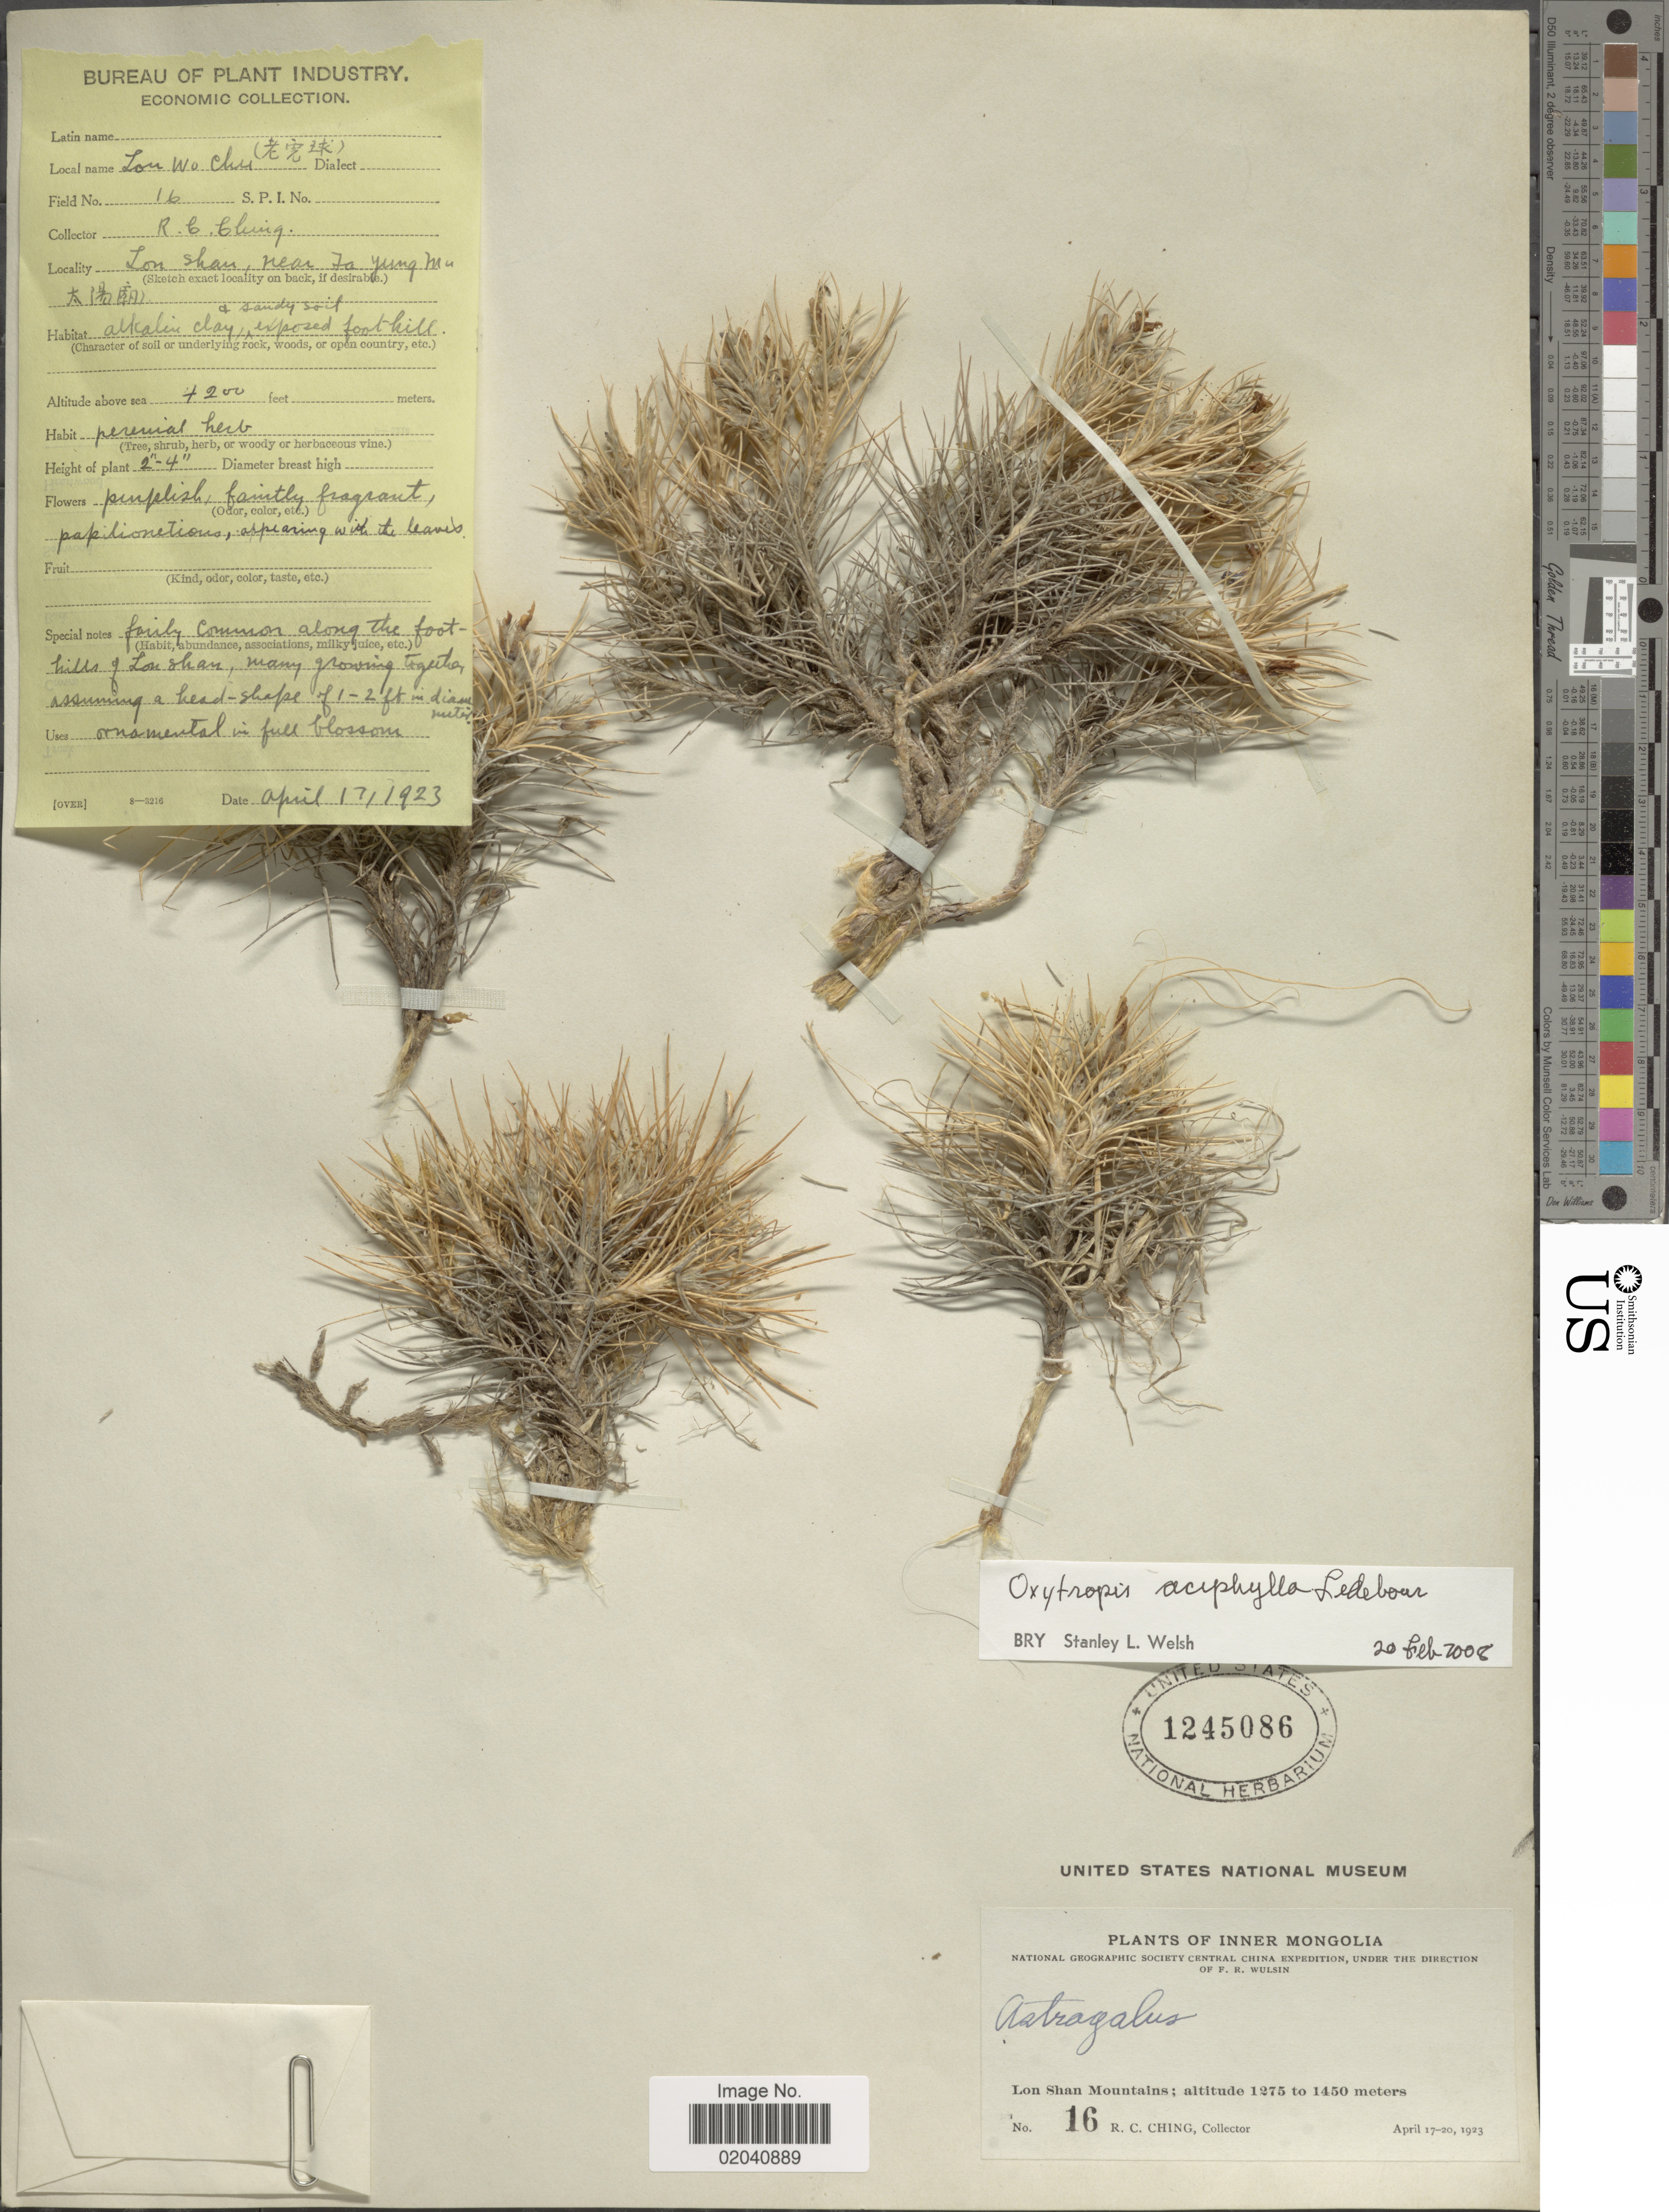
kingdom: Plantae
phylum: Tracheophyta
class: Magnoliopsida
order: Fabales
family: Fabaceae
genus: Oxytropis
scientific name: Oxytropis aciphylla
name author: Ledeb.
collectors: R. C. Ching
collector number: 16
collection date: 1923-04-17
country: China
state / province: Nei Monggol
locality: nerMongolia, Lon Shan Mountains, Lo Shab, near Ja Yung Mu.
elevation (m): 4200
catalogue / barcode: US 1245086